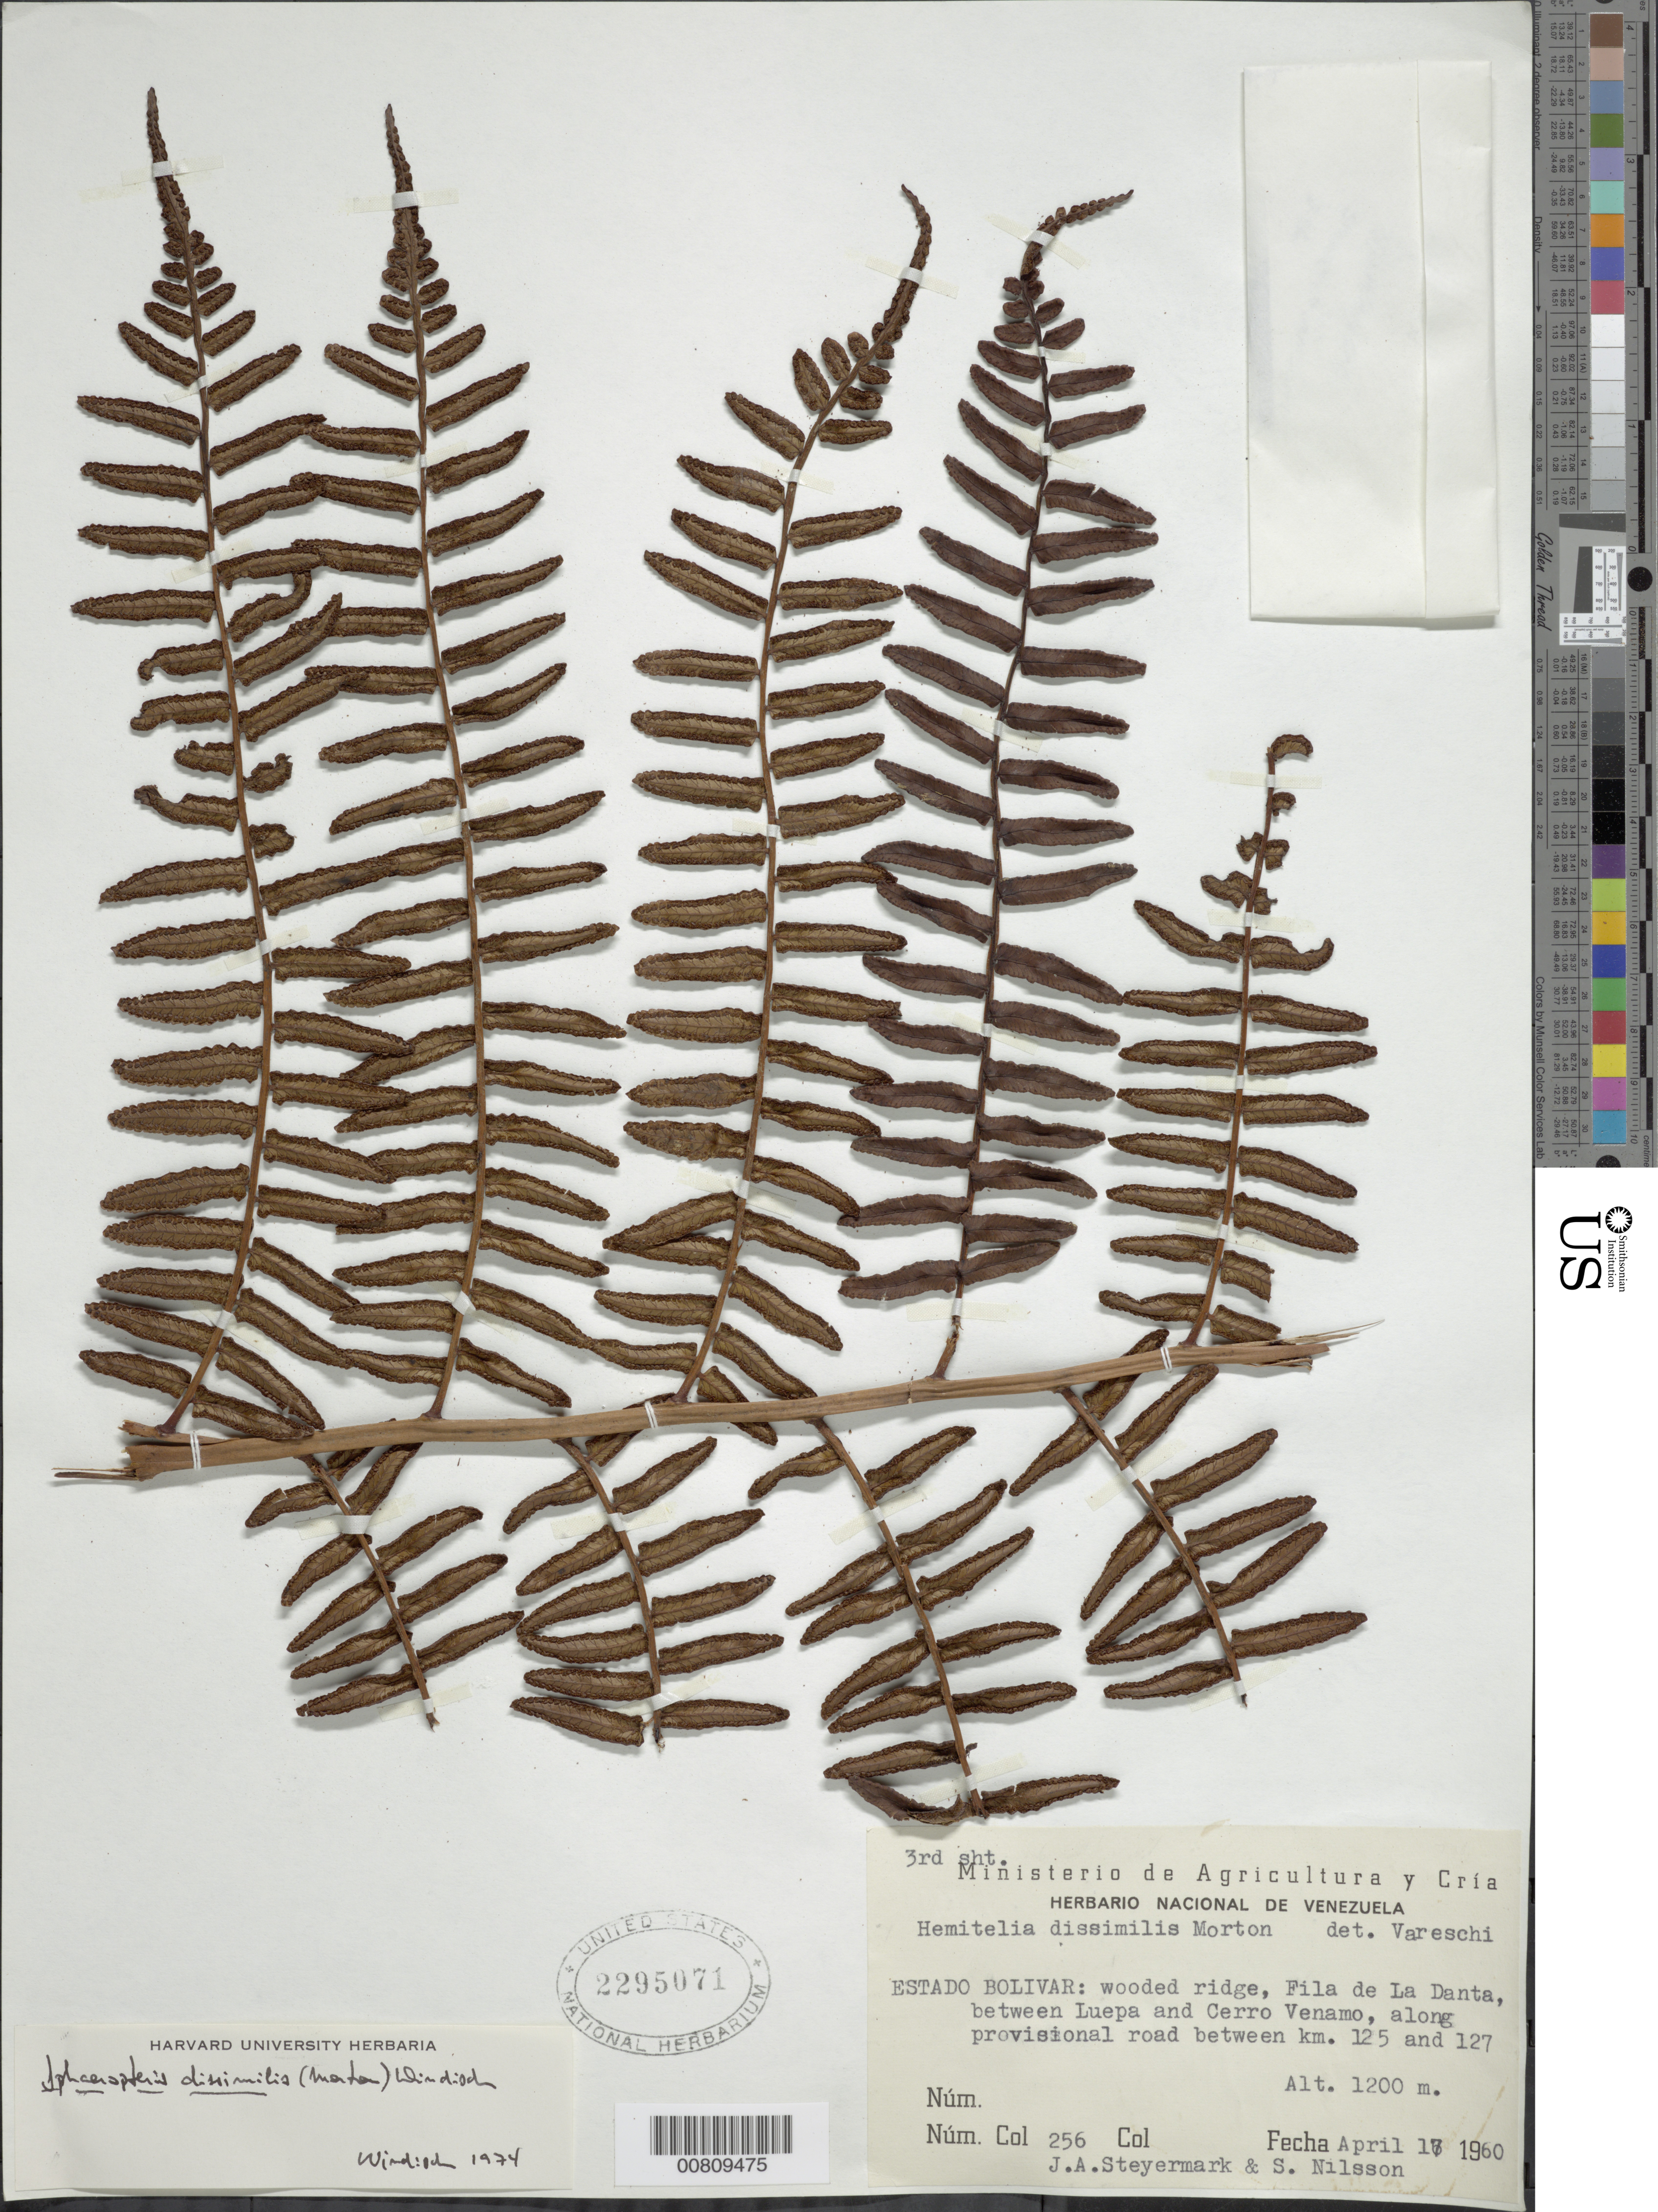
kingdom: Plantae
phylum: Tracheophyta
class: Polypodiopsida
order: Cyatheales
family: Cyatheaceae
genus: Cyathea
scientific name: Cyathea dissimilis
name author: (C.V. Morton) Stolze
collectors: J. Steyermark & S. Nilsson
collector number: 256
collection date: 1960-04-17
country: Venezuela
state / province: Bolivar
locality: Estado Bolivar: wooded ridge, Fila de La Danta, between Luepa and Cerro Venamo, along provisional road between km. 125 and 127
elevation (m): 1200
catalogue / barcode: US 2295071